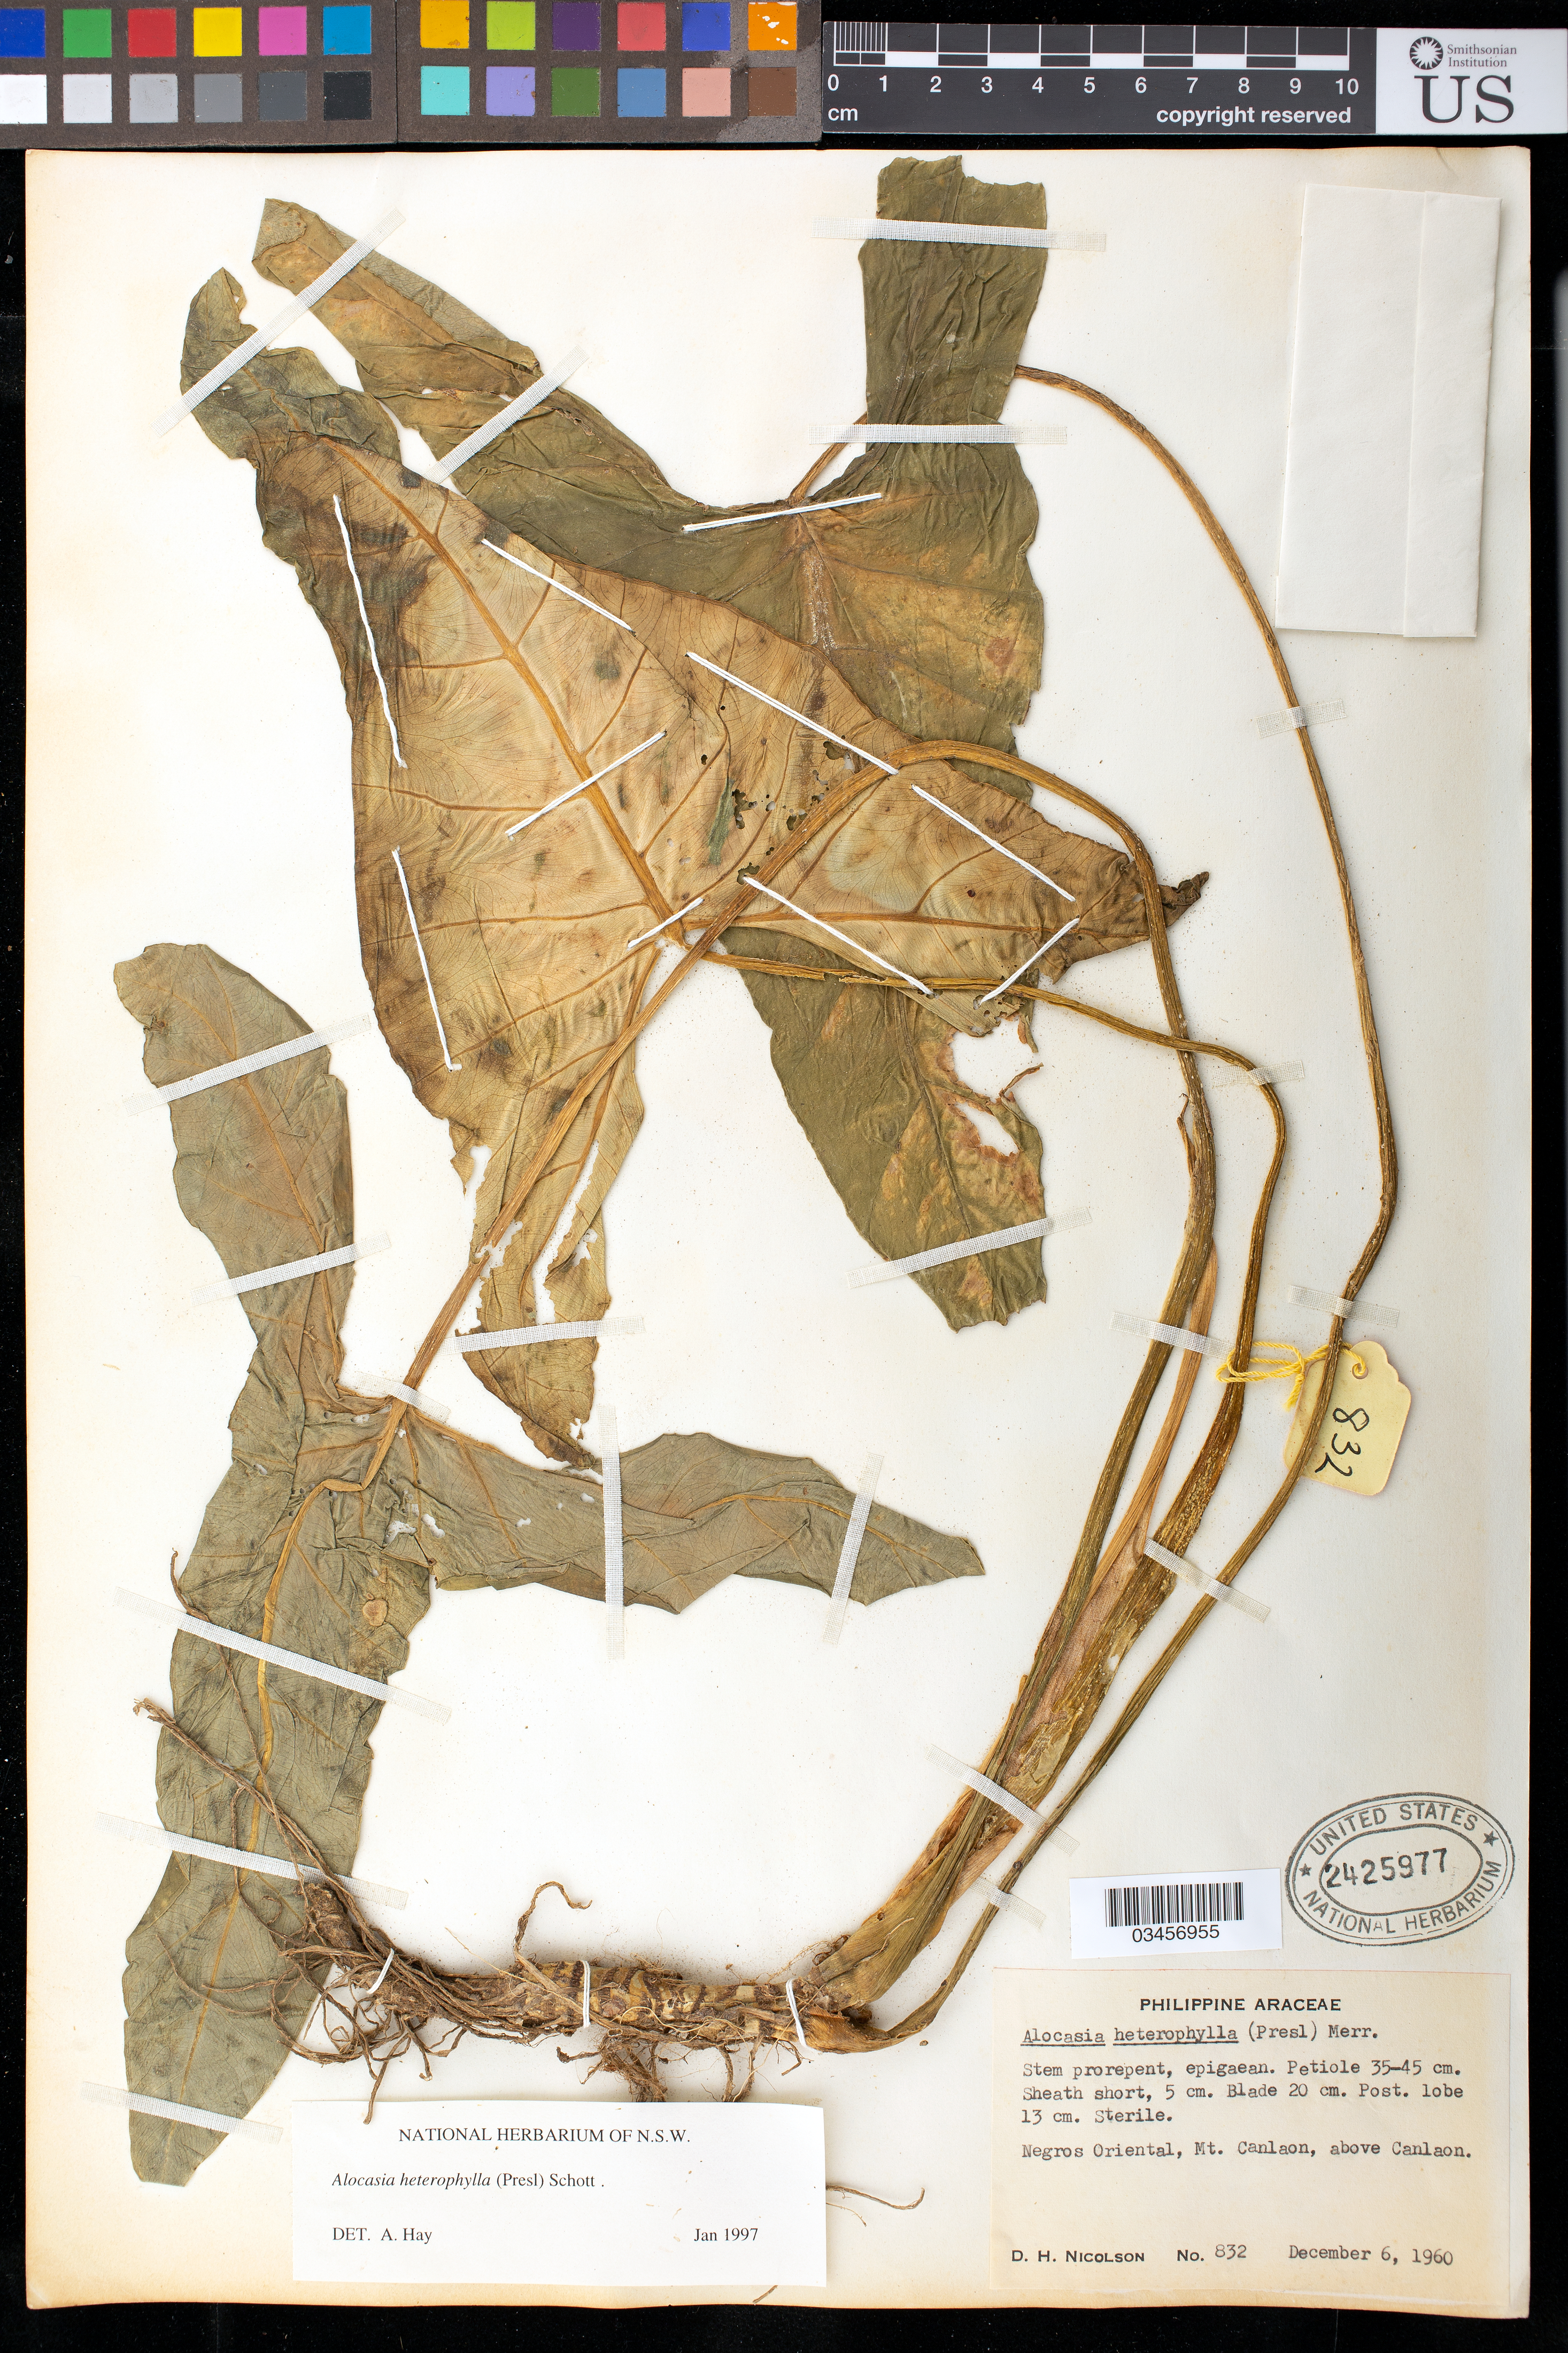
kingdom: Plantae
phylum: Tracheophyta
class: Liliopsida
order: Alismatales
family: Araceae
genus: Alocasia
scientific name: Alocasia heterophylla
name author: (C. Presl) Merr.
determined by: Hay, A.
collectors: D. H. Nicolson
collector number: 832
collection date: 1960-12-06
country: Philippines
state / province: Central Visayas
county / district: Negros Oriental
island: Negros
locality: Mt. Canlaon, above Canlaon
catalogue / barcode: US 2425977